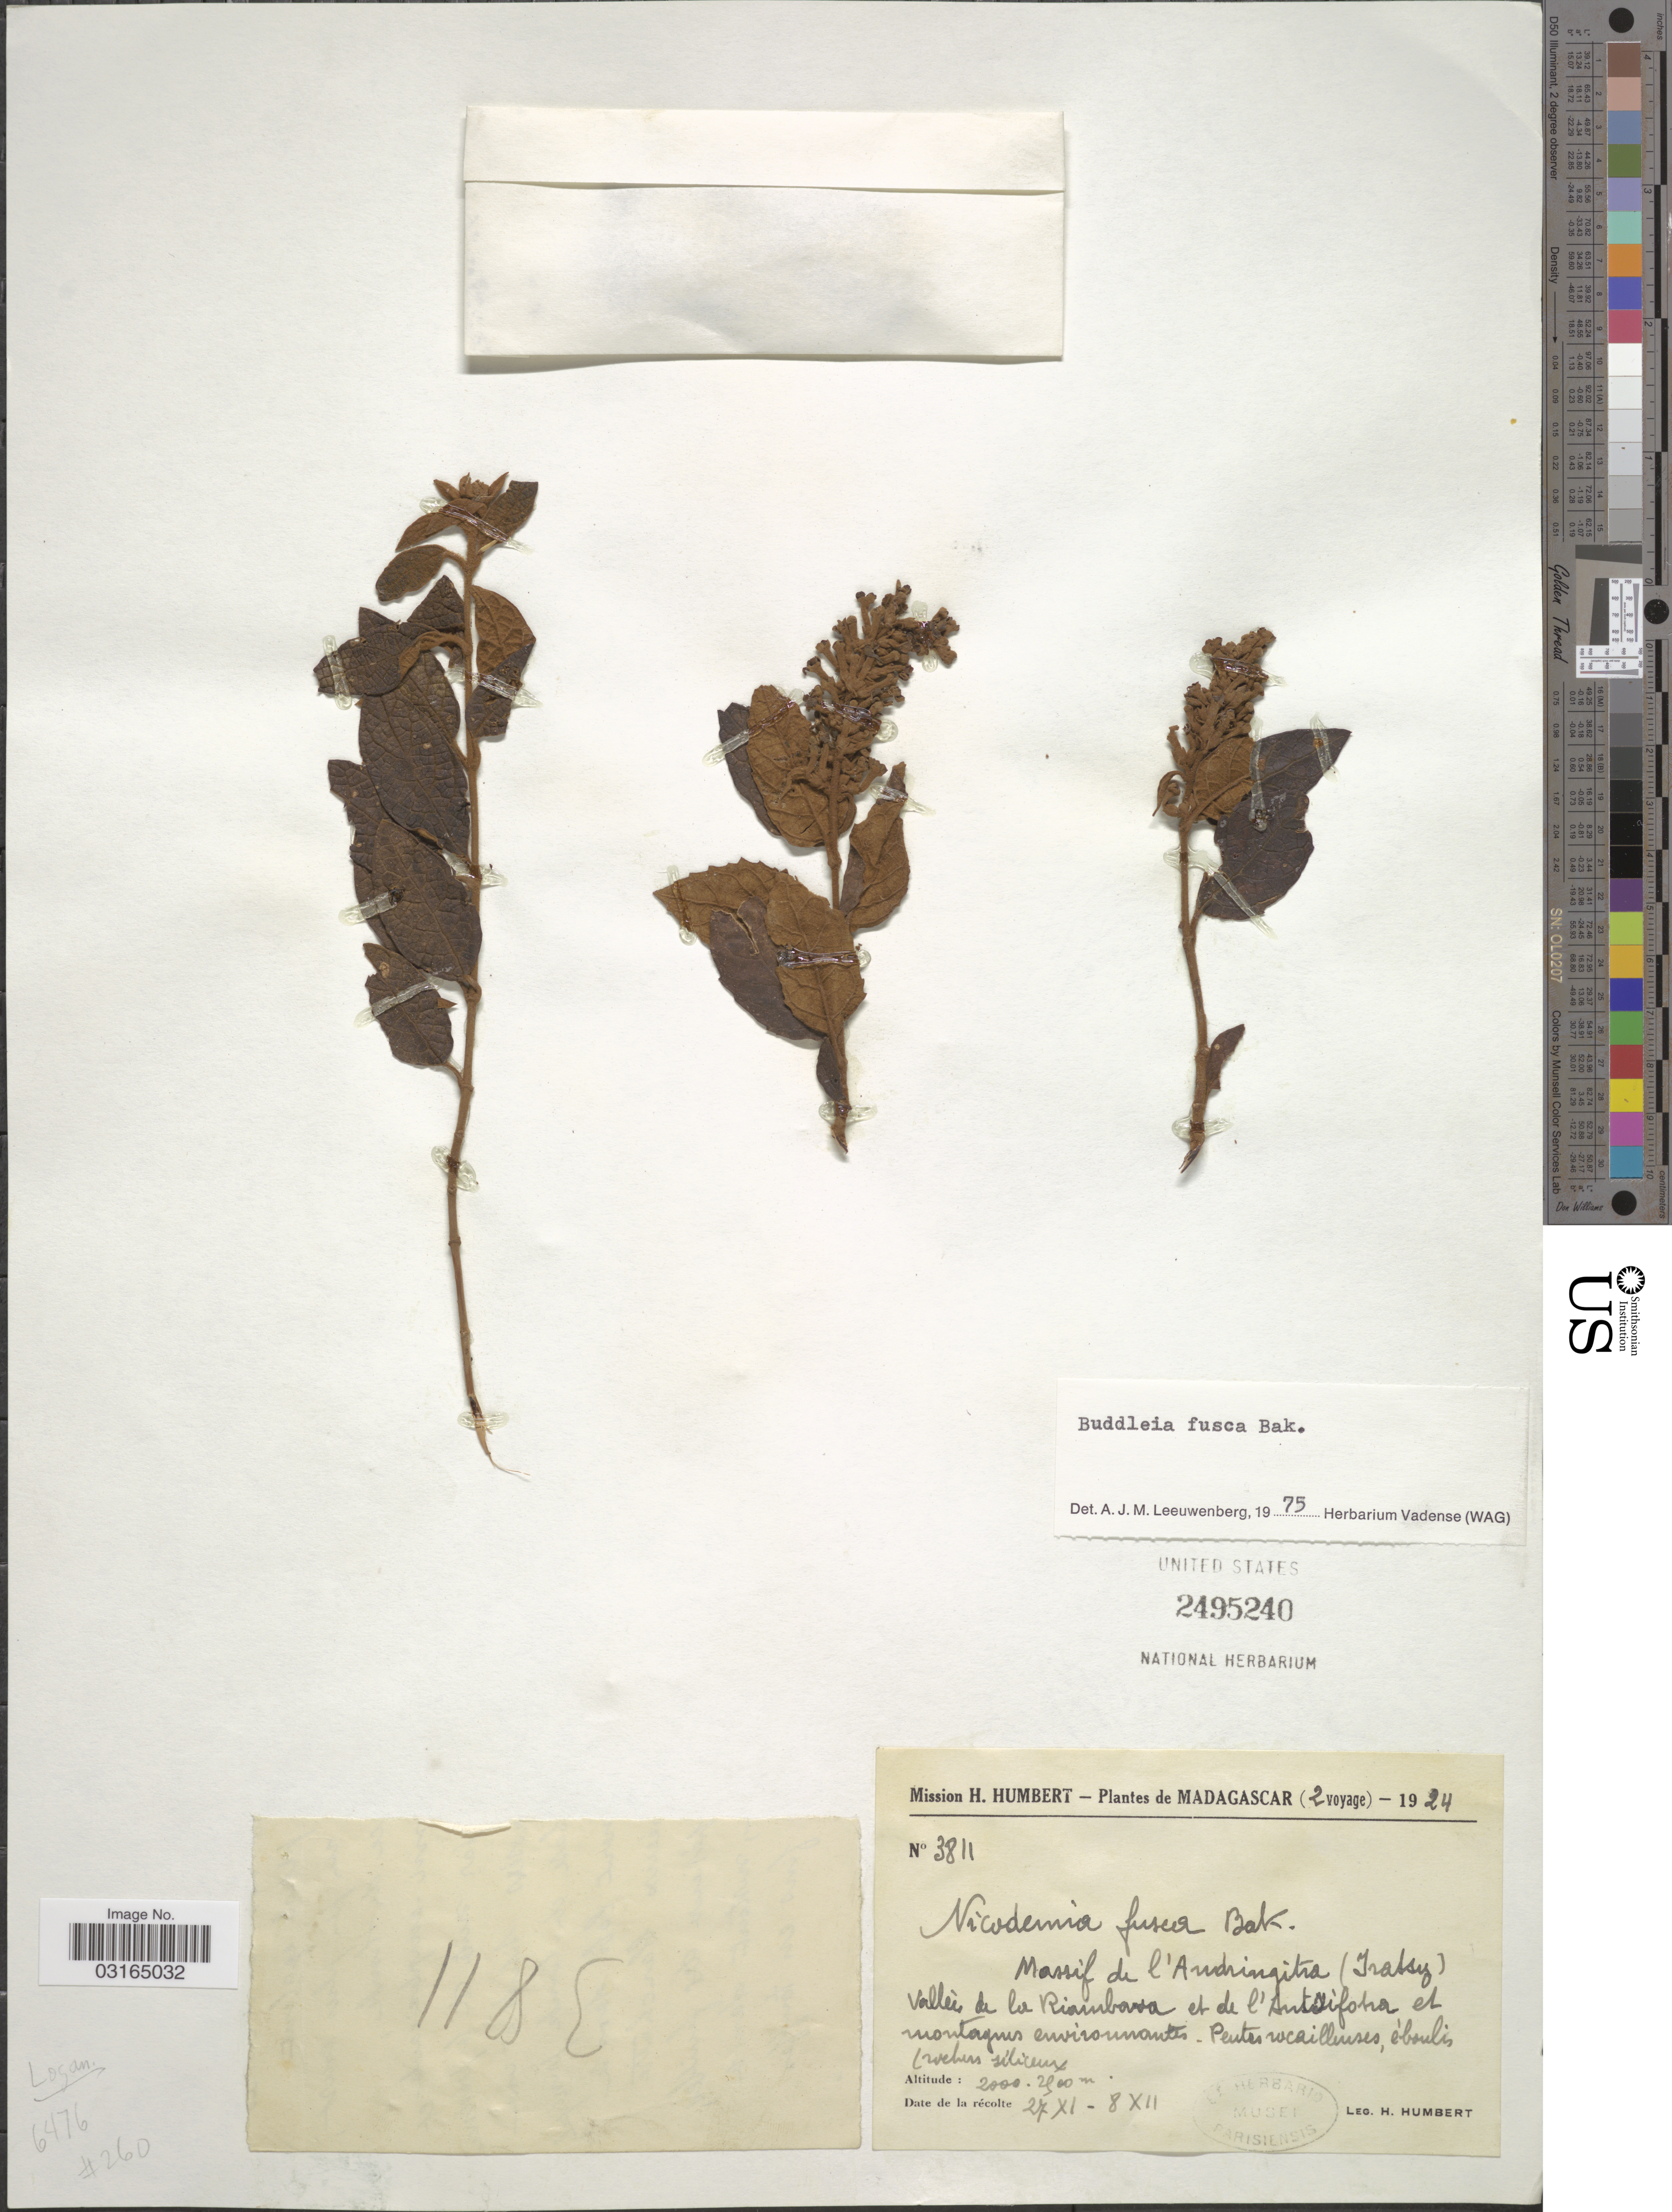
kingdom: Plantae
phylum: Tracheophyta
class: Magnoliopsida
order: Lamiales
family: Scrophulariaceae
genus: Buddleja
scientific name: Buddleja fusca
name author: Baker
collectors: H. Humbert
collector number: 3811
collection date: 1924-11-27/1924-12-08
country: Madagascar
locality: Massif de l'Andringitra (Iratsy). Vallées de la Riambava et de l'Antsifotra et montagnes environanntes.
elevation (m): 2000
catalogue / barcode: US 2495240